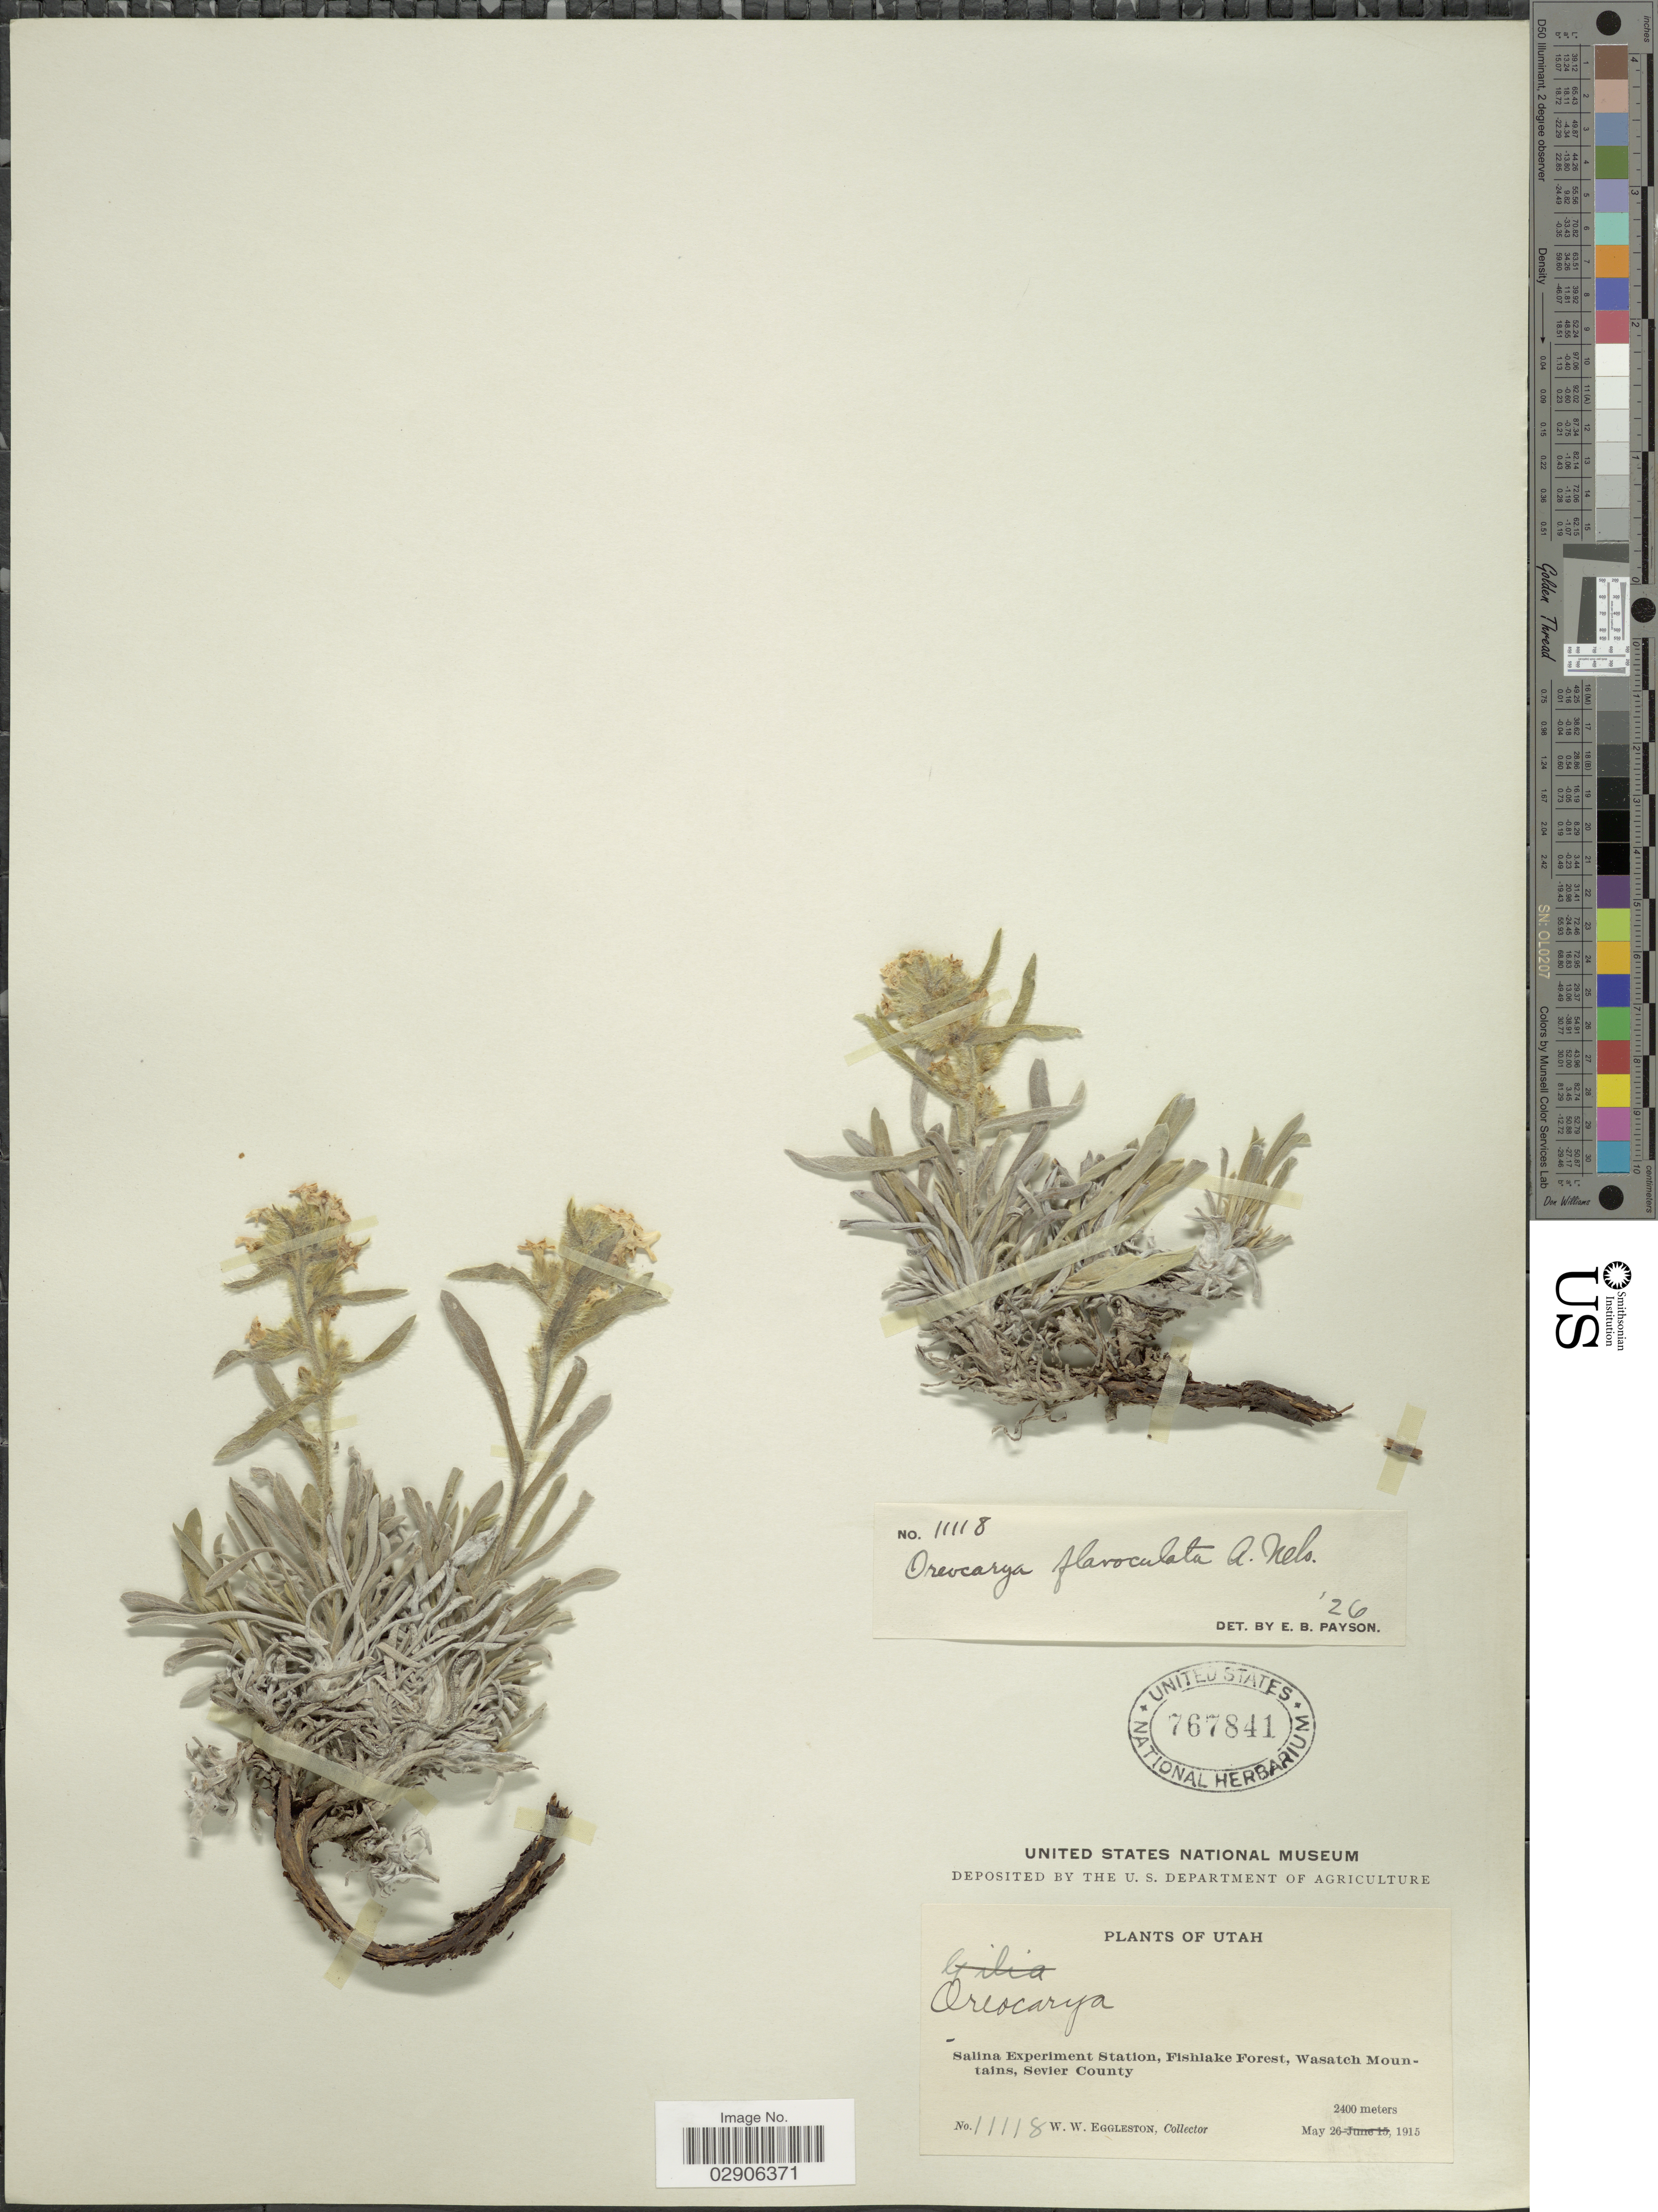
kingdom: Plantae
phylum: Tracheophyta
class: Magnoliopsida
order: Boraginales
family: Boraginaceae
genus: Cryptantha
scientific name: Cryptantha flavoculata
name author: (A. Nelson) Payson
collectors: W. W. Eggleston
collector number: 11118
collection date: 1915-05-26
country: United States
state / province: Utah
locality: Salina Experiment Station, Fishlake Forest, Wasatch Mountains, Sevier County.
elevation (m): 2400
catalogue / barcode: US 767841